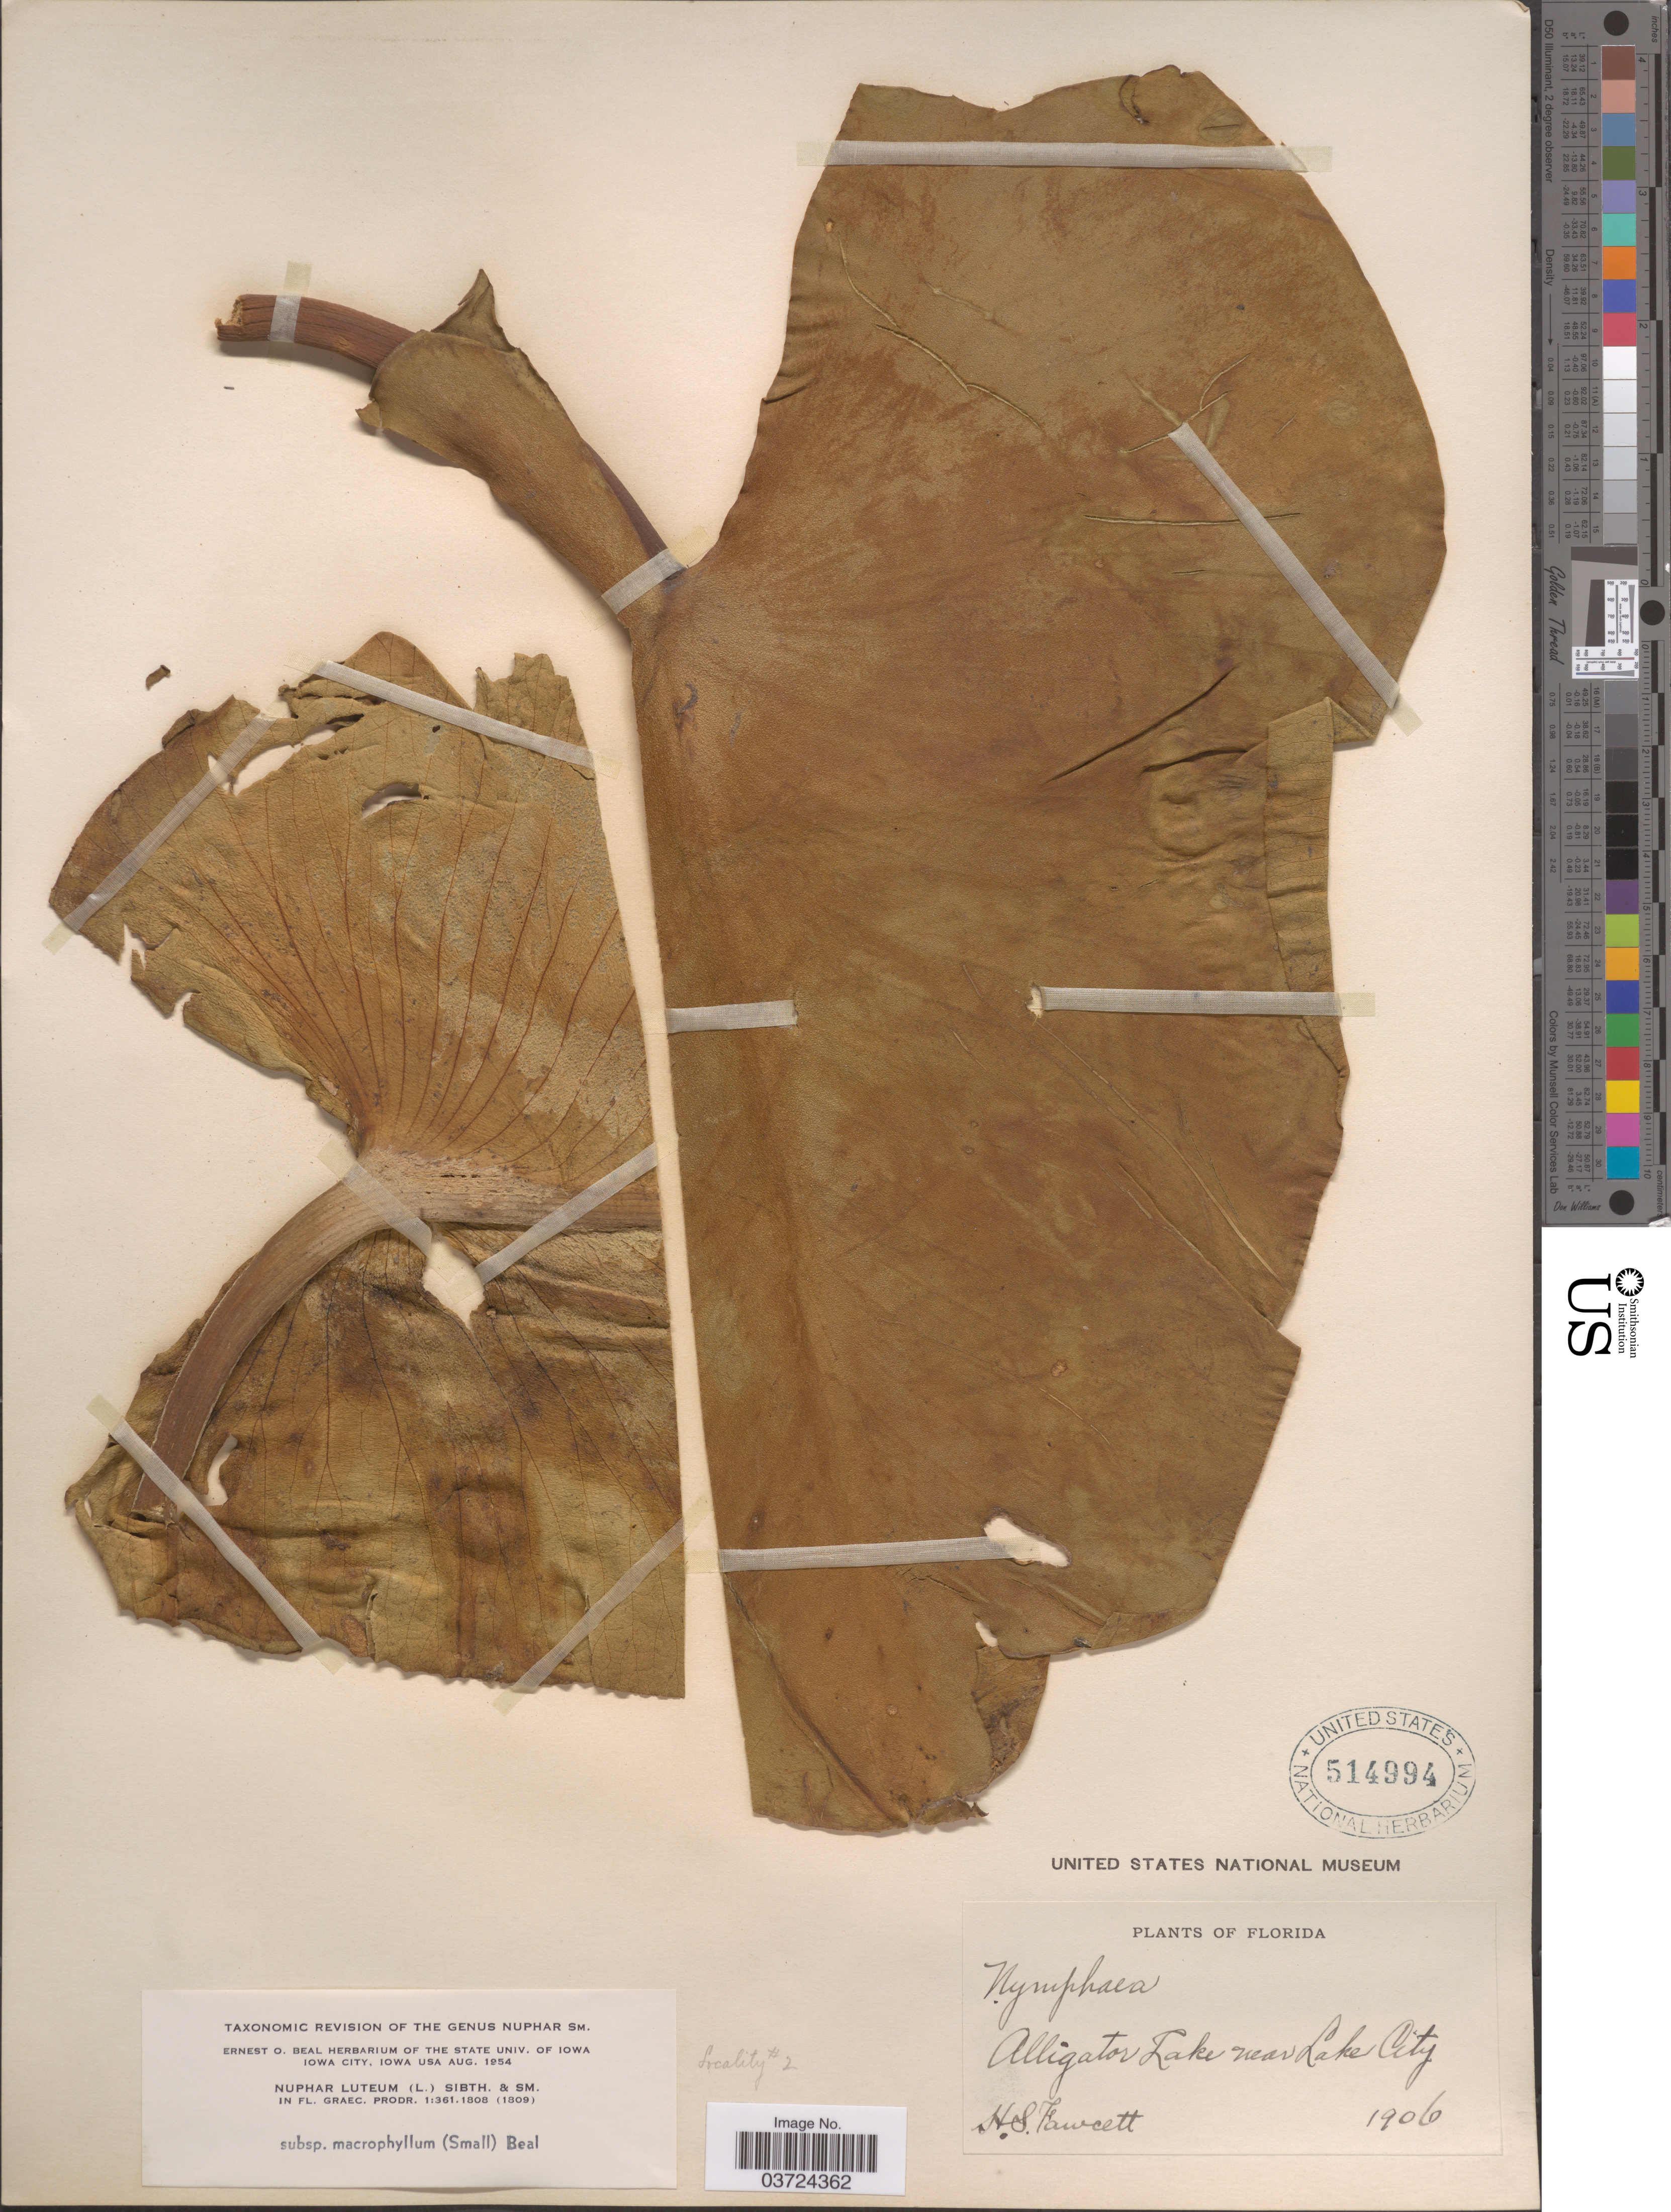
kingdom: Plantae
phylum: Tracheophyta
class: Magnoliopsida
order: Nymphaeales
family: Nymphaeaceae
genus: Nuphar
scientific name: Nuphar advena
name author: (Aiton) W.T. Aiton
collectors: H. Fawcett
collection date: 1906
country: United States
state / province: Florida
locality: Alligator Lake near Lake City.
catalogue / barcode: US 514994